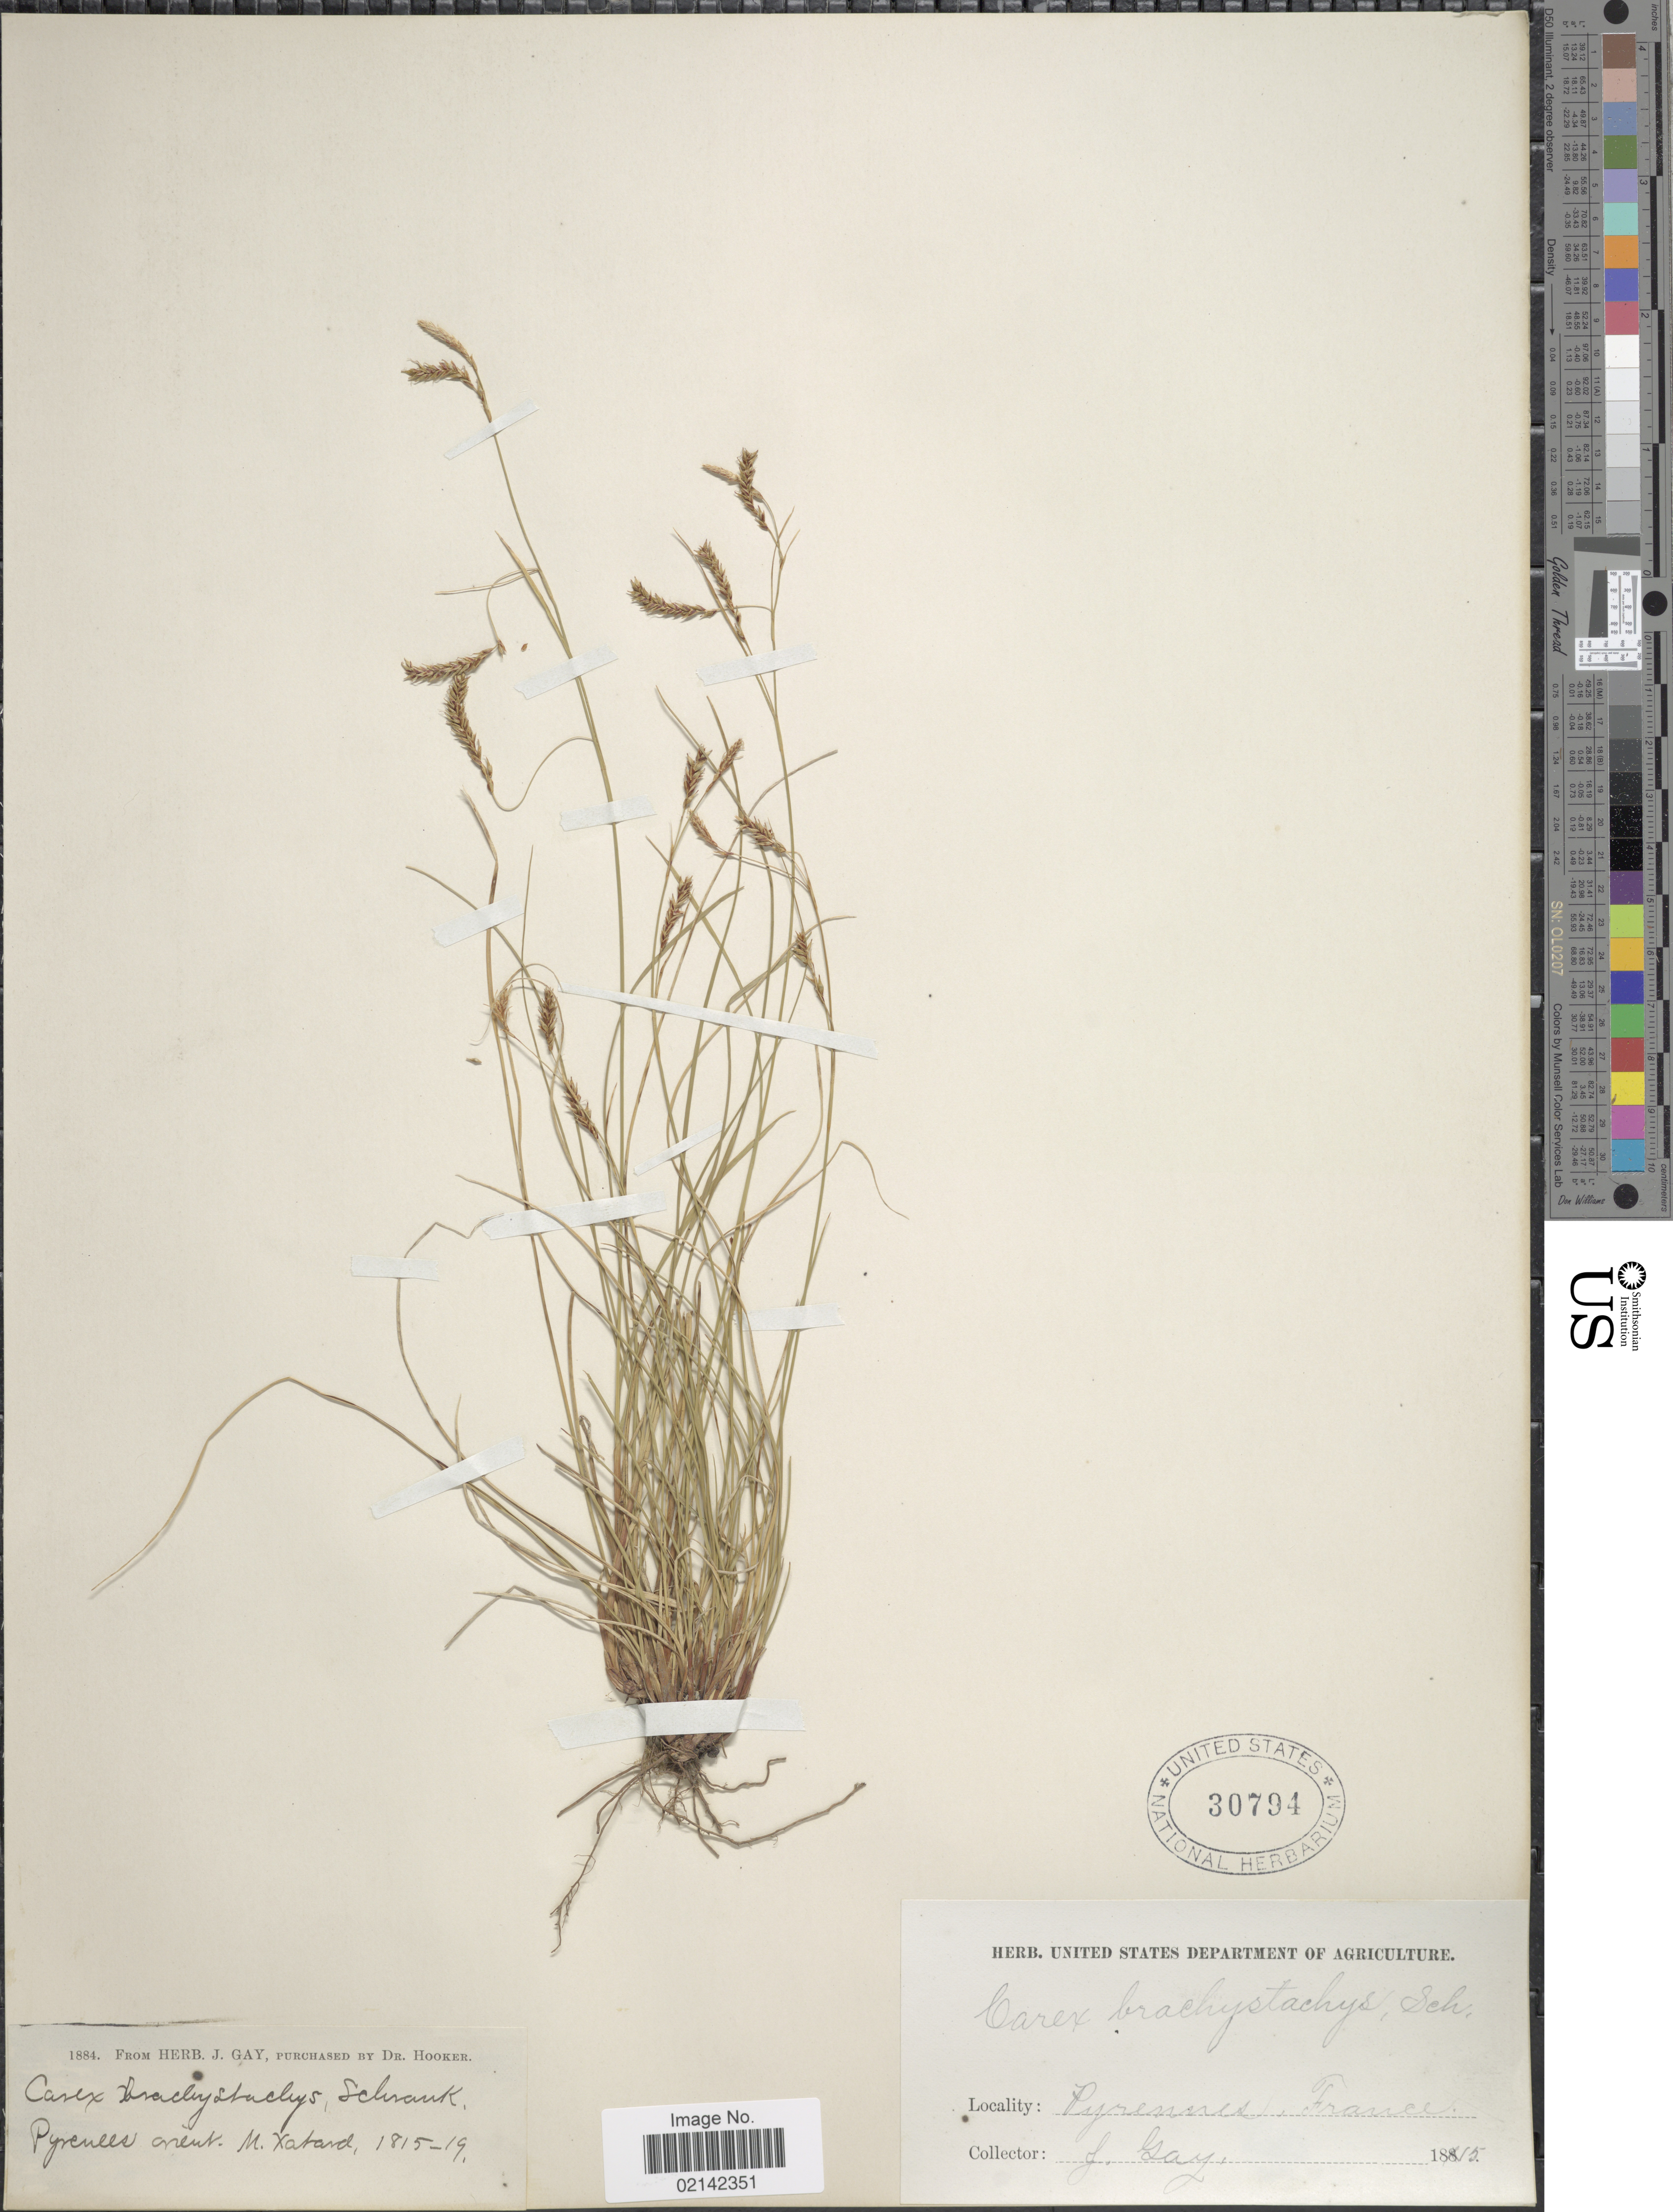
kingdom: Plantae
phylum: Tracheophyta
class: Liliopsida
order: Poales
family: Cyperaceae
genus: Carex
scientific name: Carex brachystachys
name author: Schrank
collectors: J. Gay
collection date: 1815/1819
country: France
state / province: Occitanie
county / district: Pyrénées-Orientales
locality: Pyrenees orient.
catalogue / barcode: US 30794